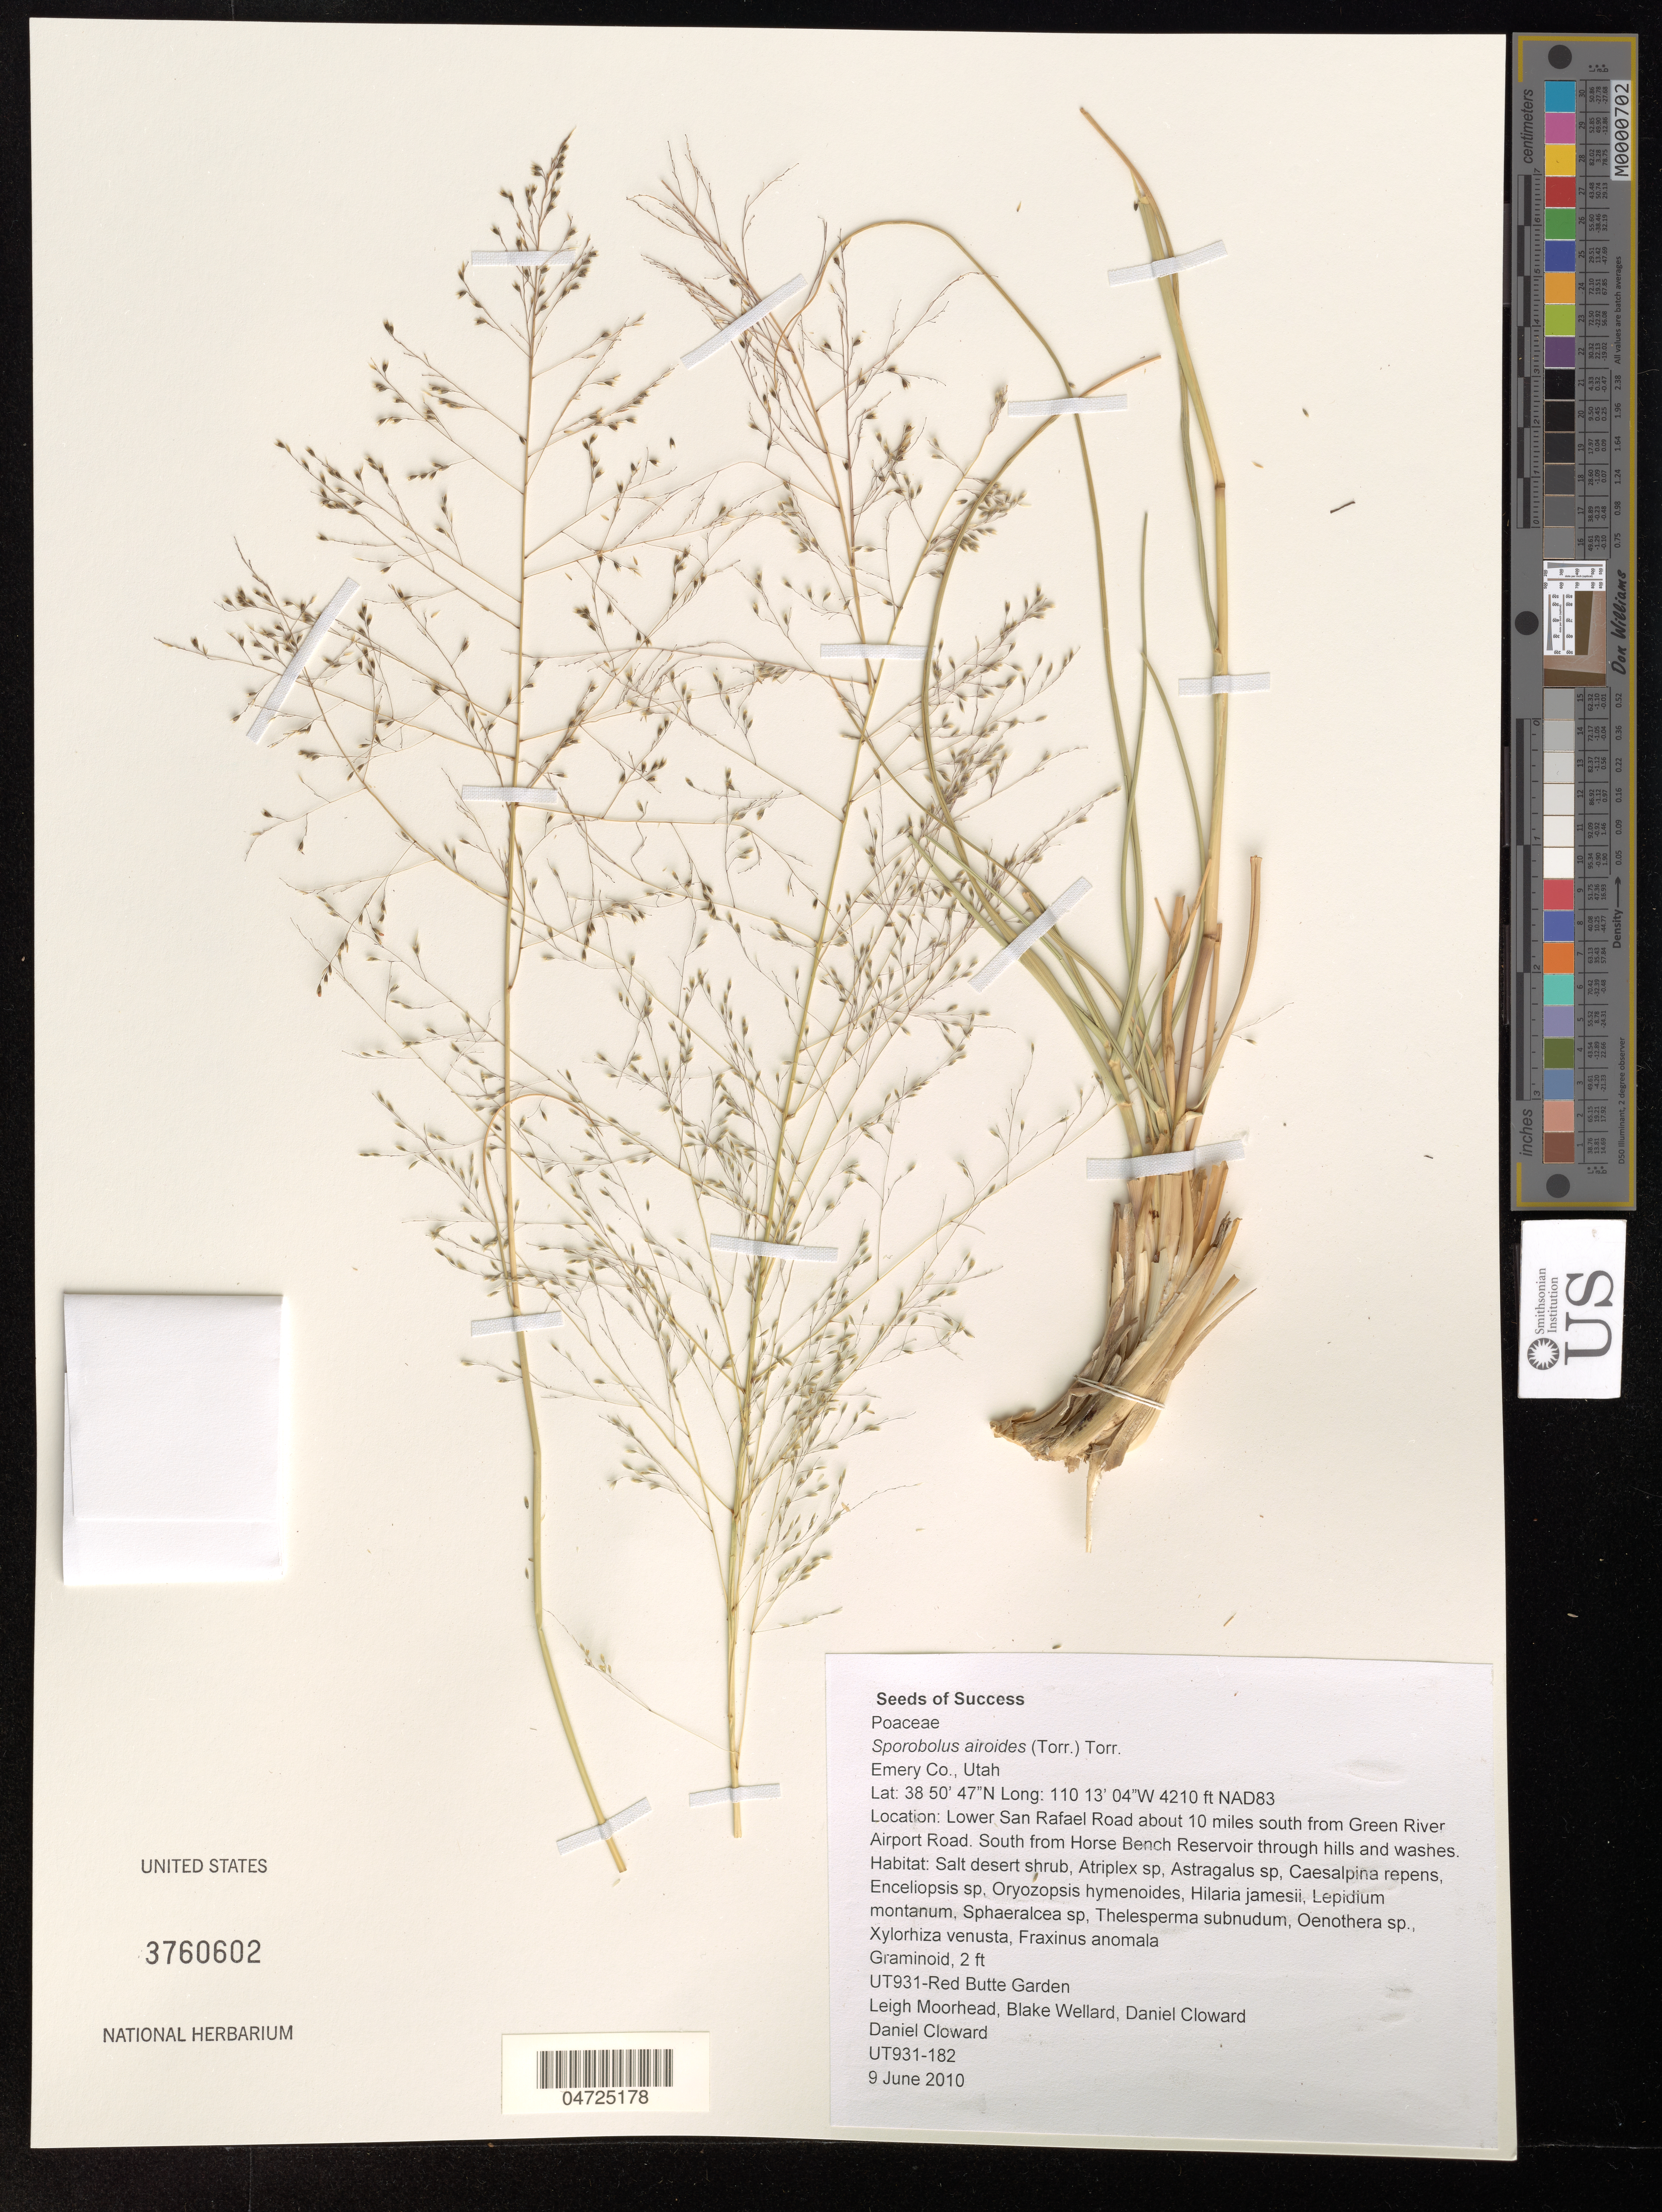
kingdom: Plantae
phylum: Tracheophyta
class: Liliopsida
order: Poales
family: Poaceae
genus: Sporobolus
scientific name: Sporobolus airoides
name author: (Torr.) Torr.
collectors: L. Moorhead, B. Wellard & D. Cloward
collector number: UT931-182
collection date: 2010-06-09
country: United States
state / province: Utah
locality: NAD83. Emery Co. Lower San Rafael Road about 10 miles south from Green River Airport Road. South from Horse Bench Reservoir through hills and washes. UT931-Red Butte Garden.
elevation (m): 1283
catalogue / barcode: US 3760602